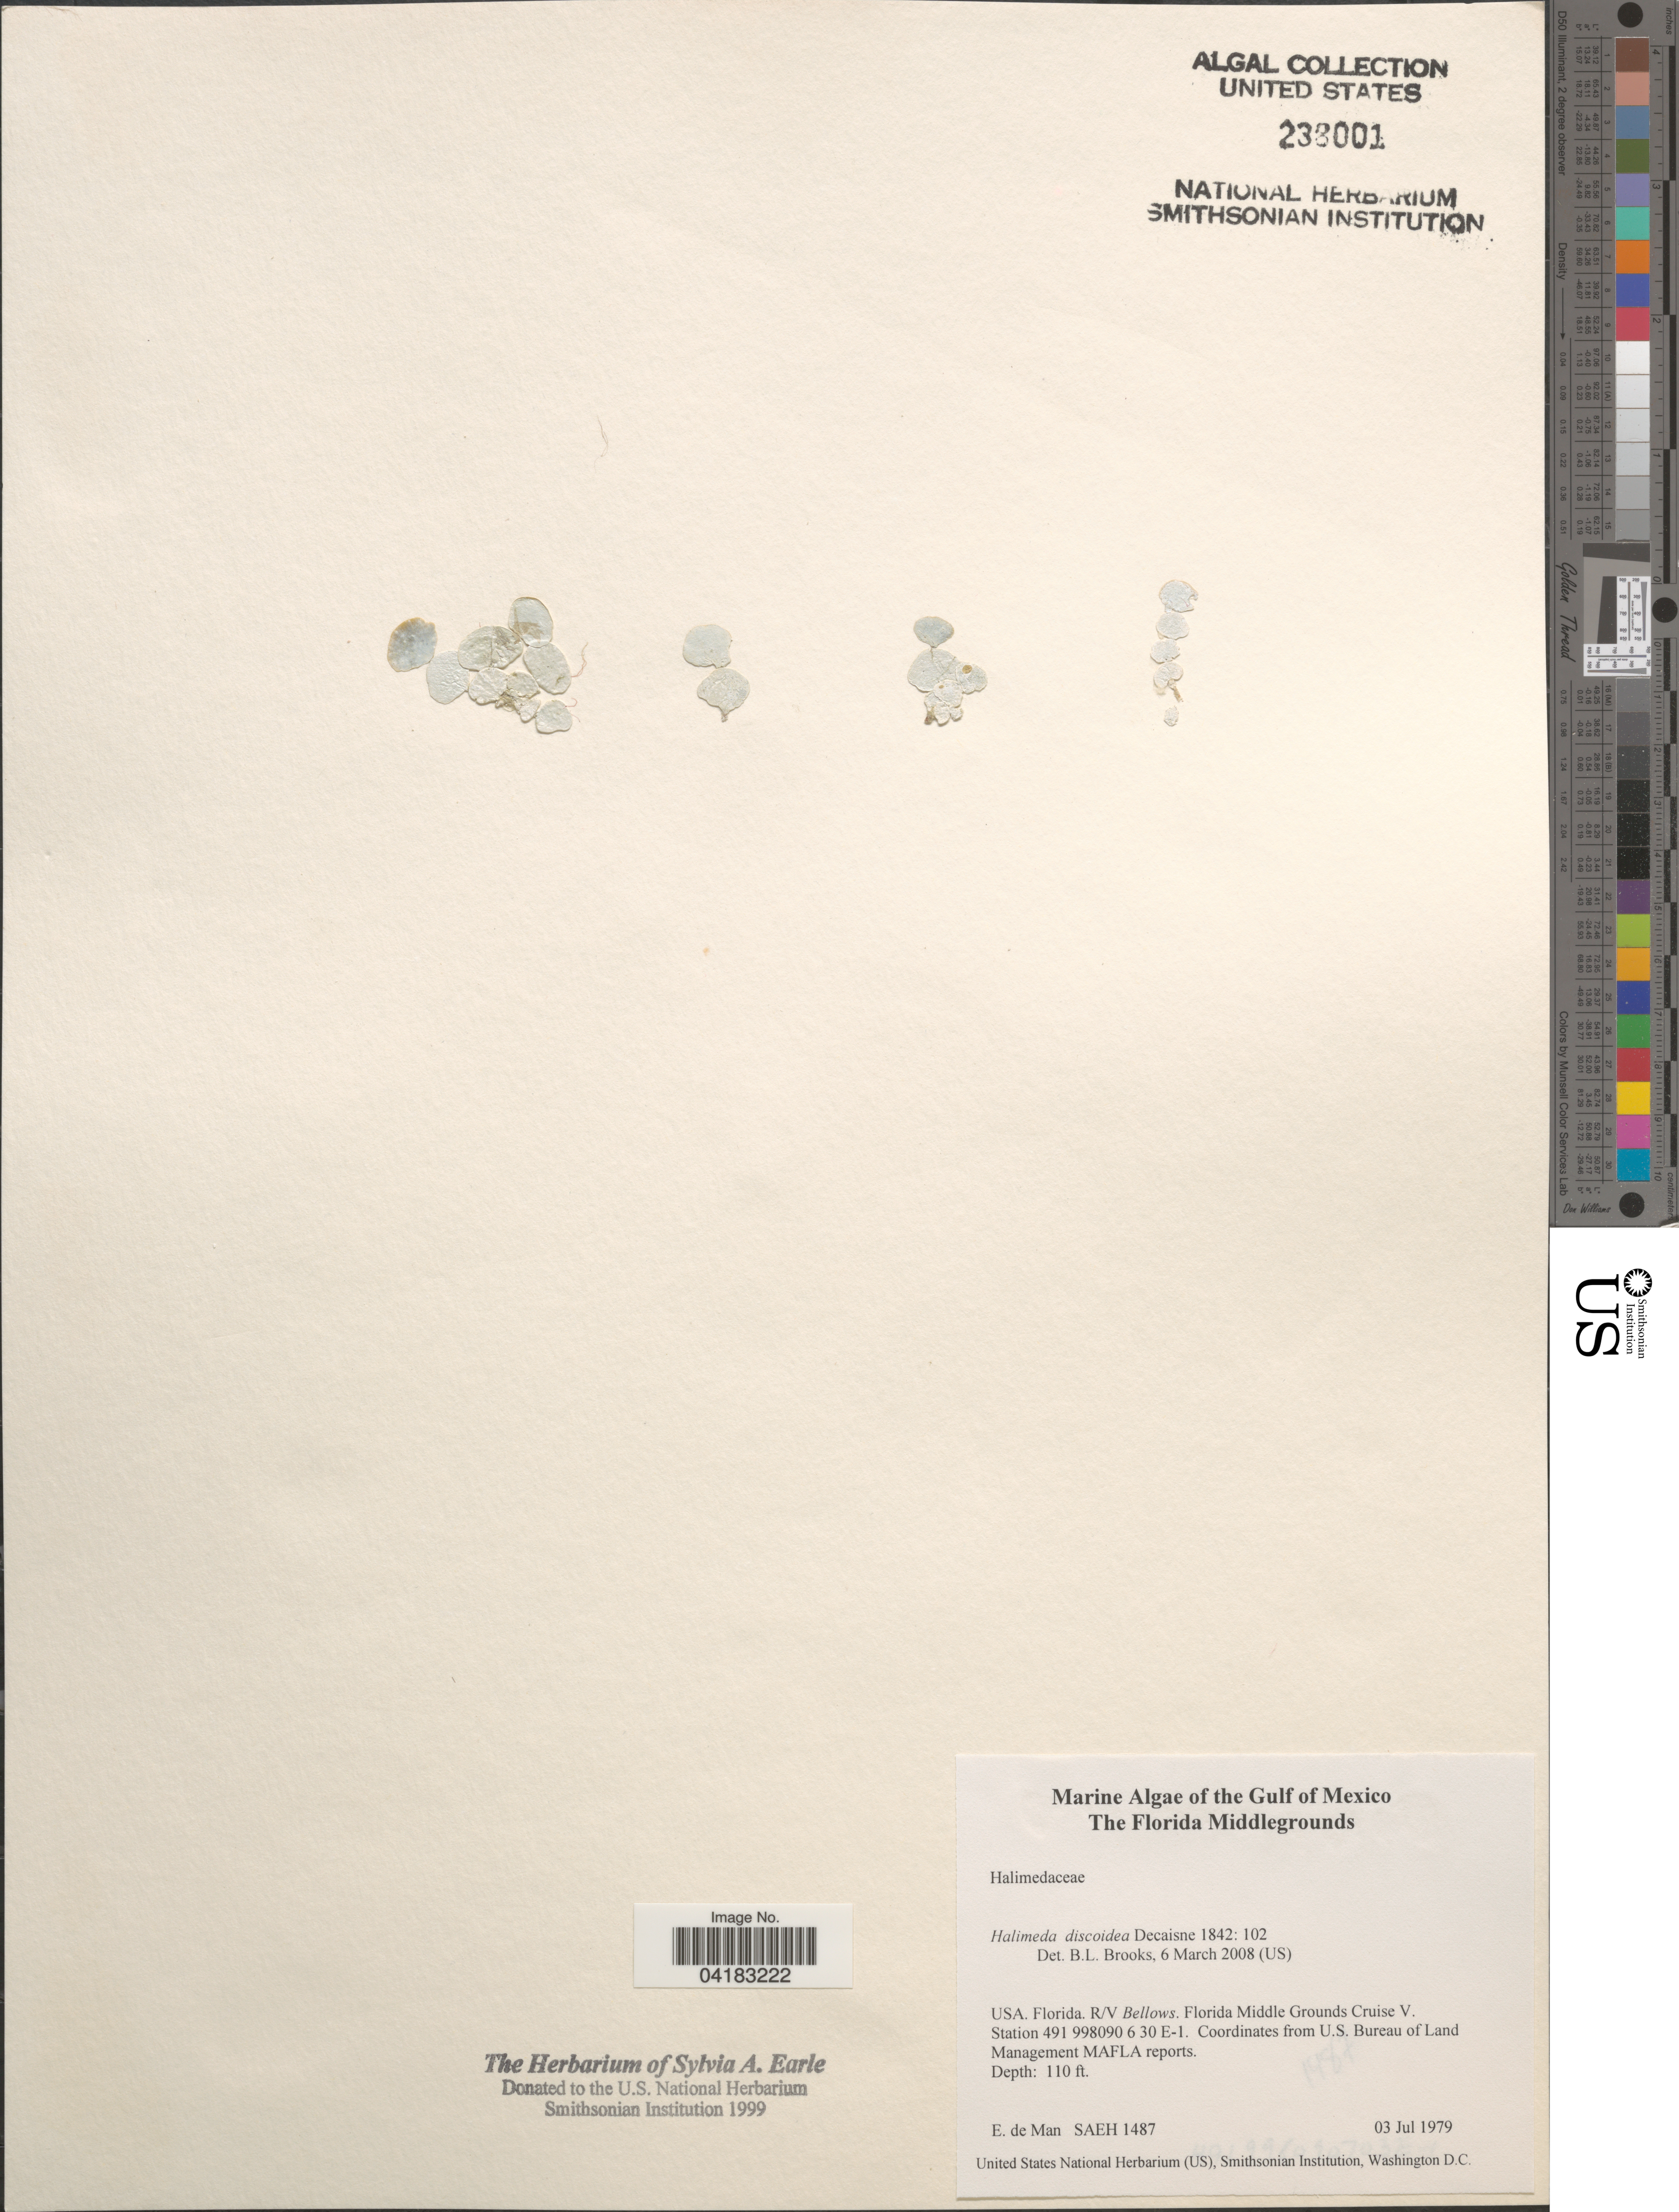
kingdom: Plantae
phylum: Chlorophyta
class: Ulvophyceae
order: Bryopsidales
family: Halimedaceae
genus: Halimeda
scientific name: Halimeda discoidea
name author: Decne.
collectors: E. de Man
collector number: SAEH1487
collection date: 1979-07-03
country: United States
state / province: Florida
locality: Gulf of Mexico. R/V Bellows. Florida Middle Grounds Cruise V. Station 491 998090 6 30 E-1.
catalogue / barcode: US 238001